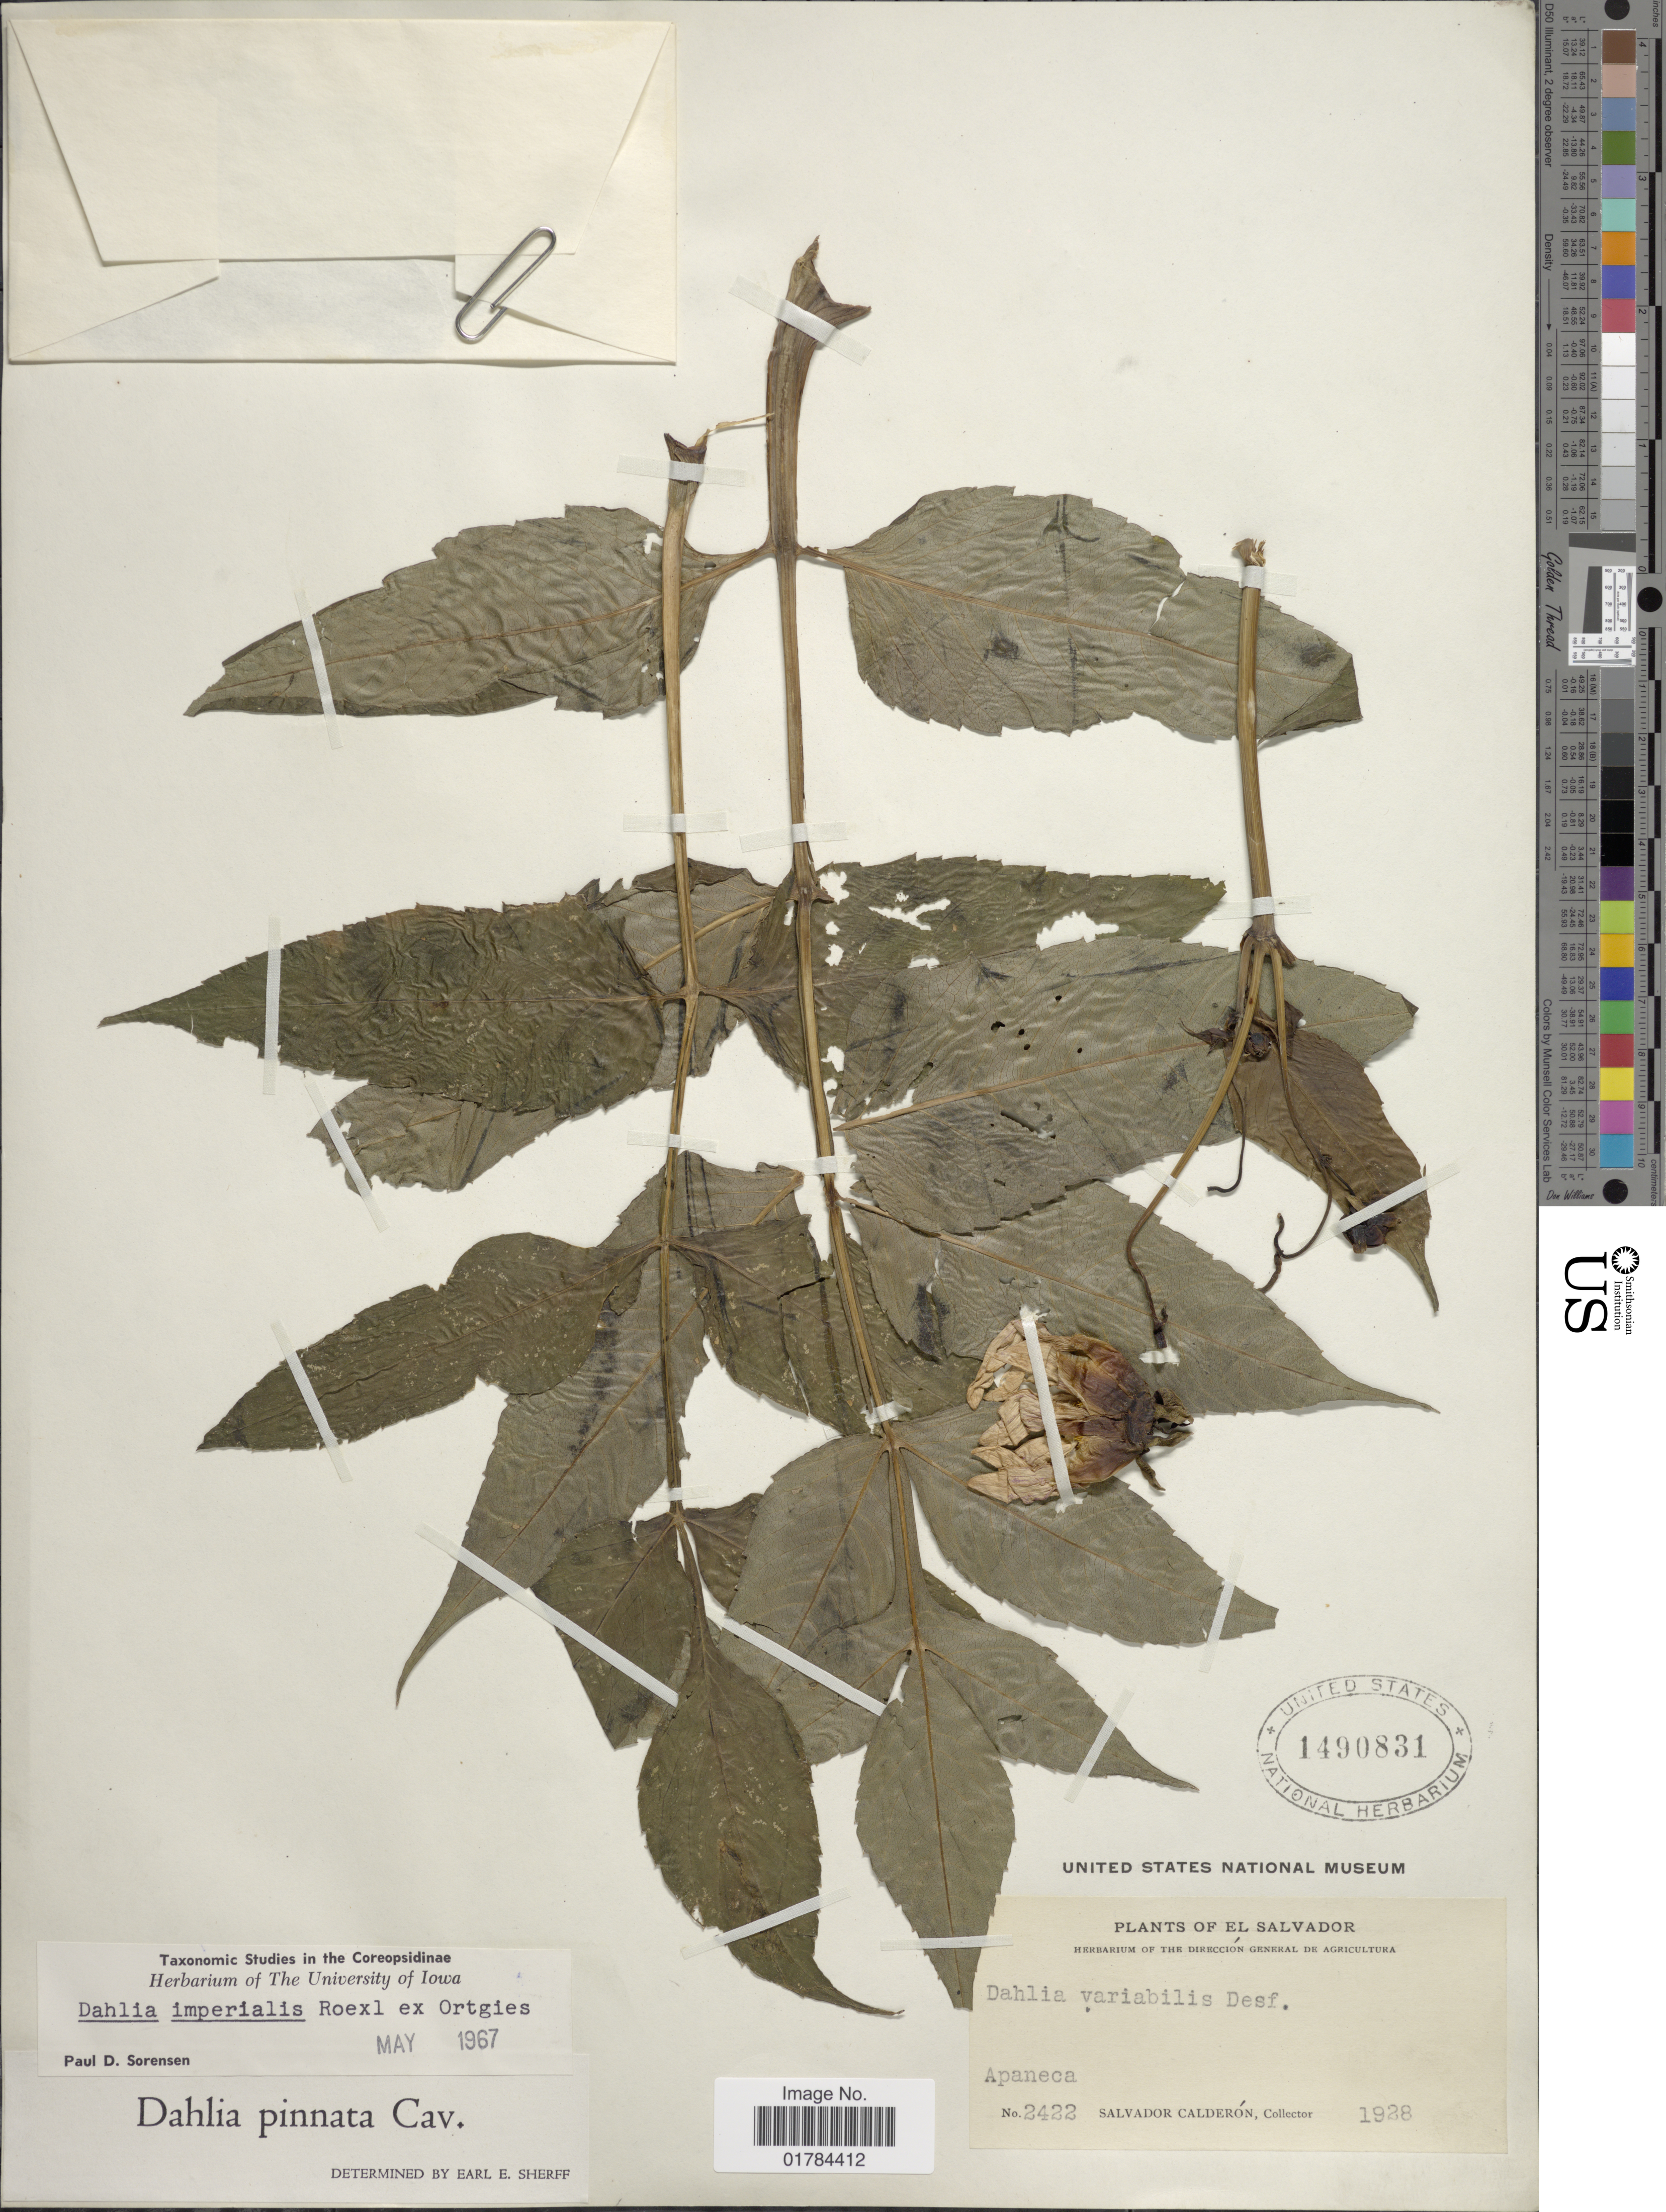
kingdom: Plantae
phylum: Tracheophyta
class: Magnoliopsida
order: Asterales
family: Asteraceae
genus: Dahlia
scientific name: Dahlia imperialis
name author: Roezl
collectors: S. Calderón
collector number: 2422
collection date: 1928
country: El Salvador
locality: Apaneca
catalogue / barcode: US 1490831